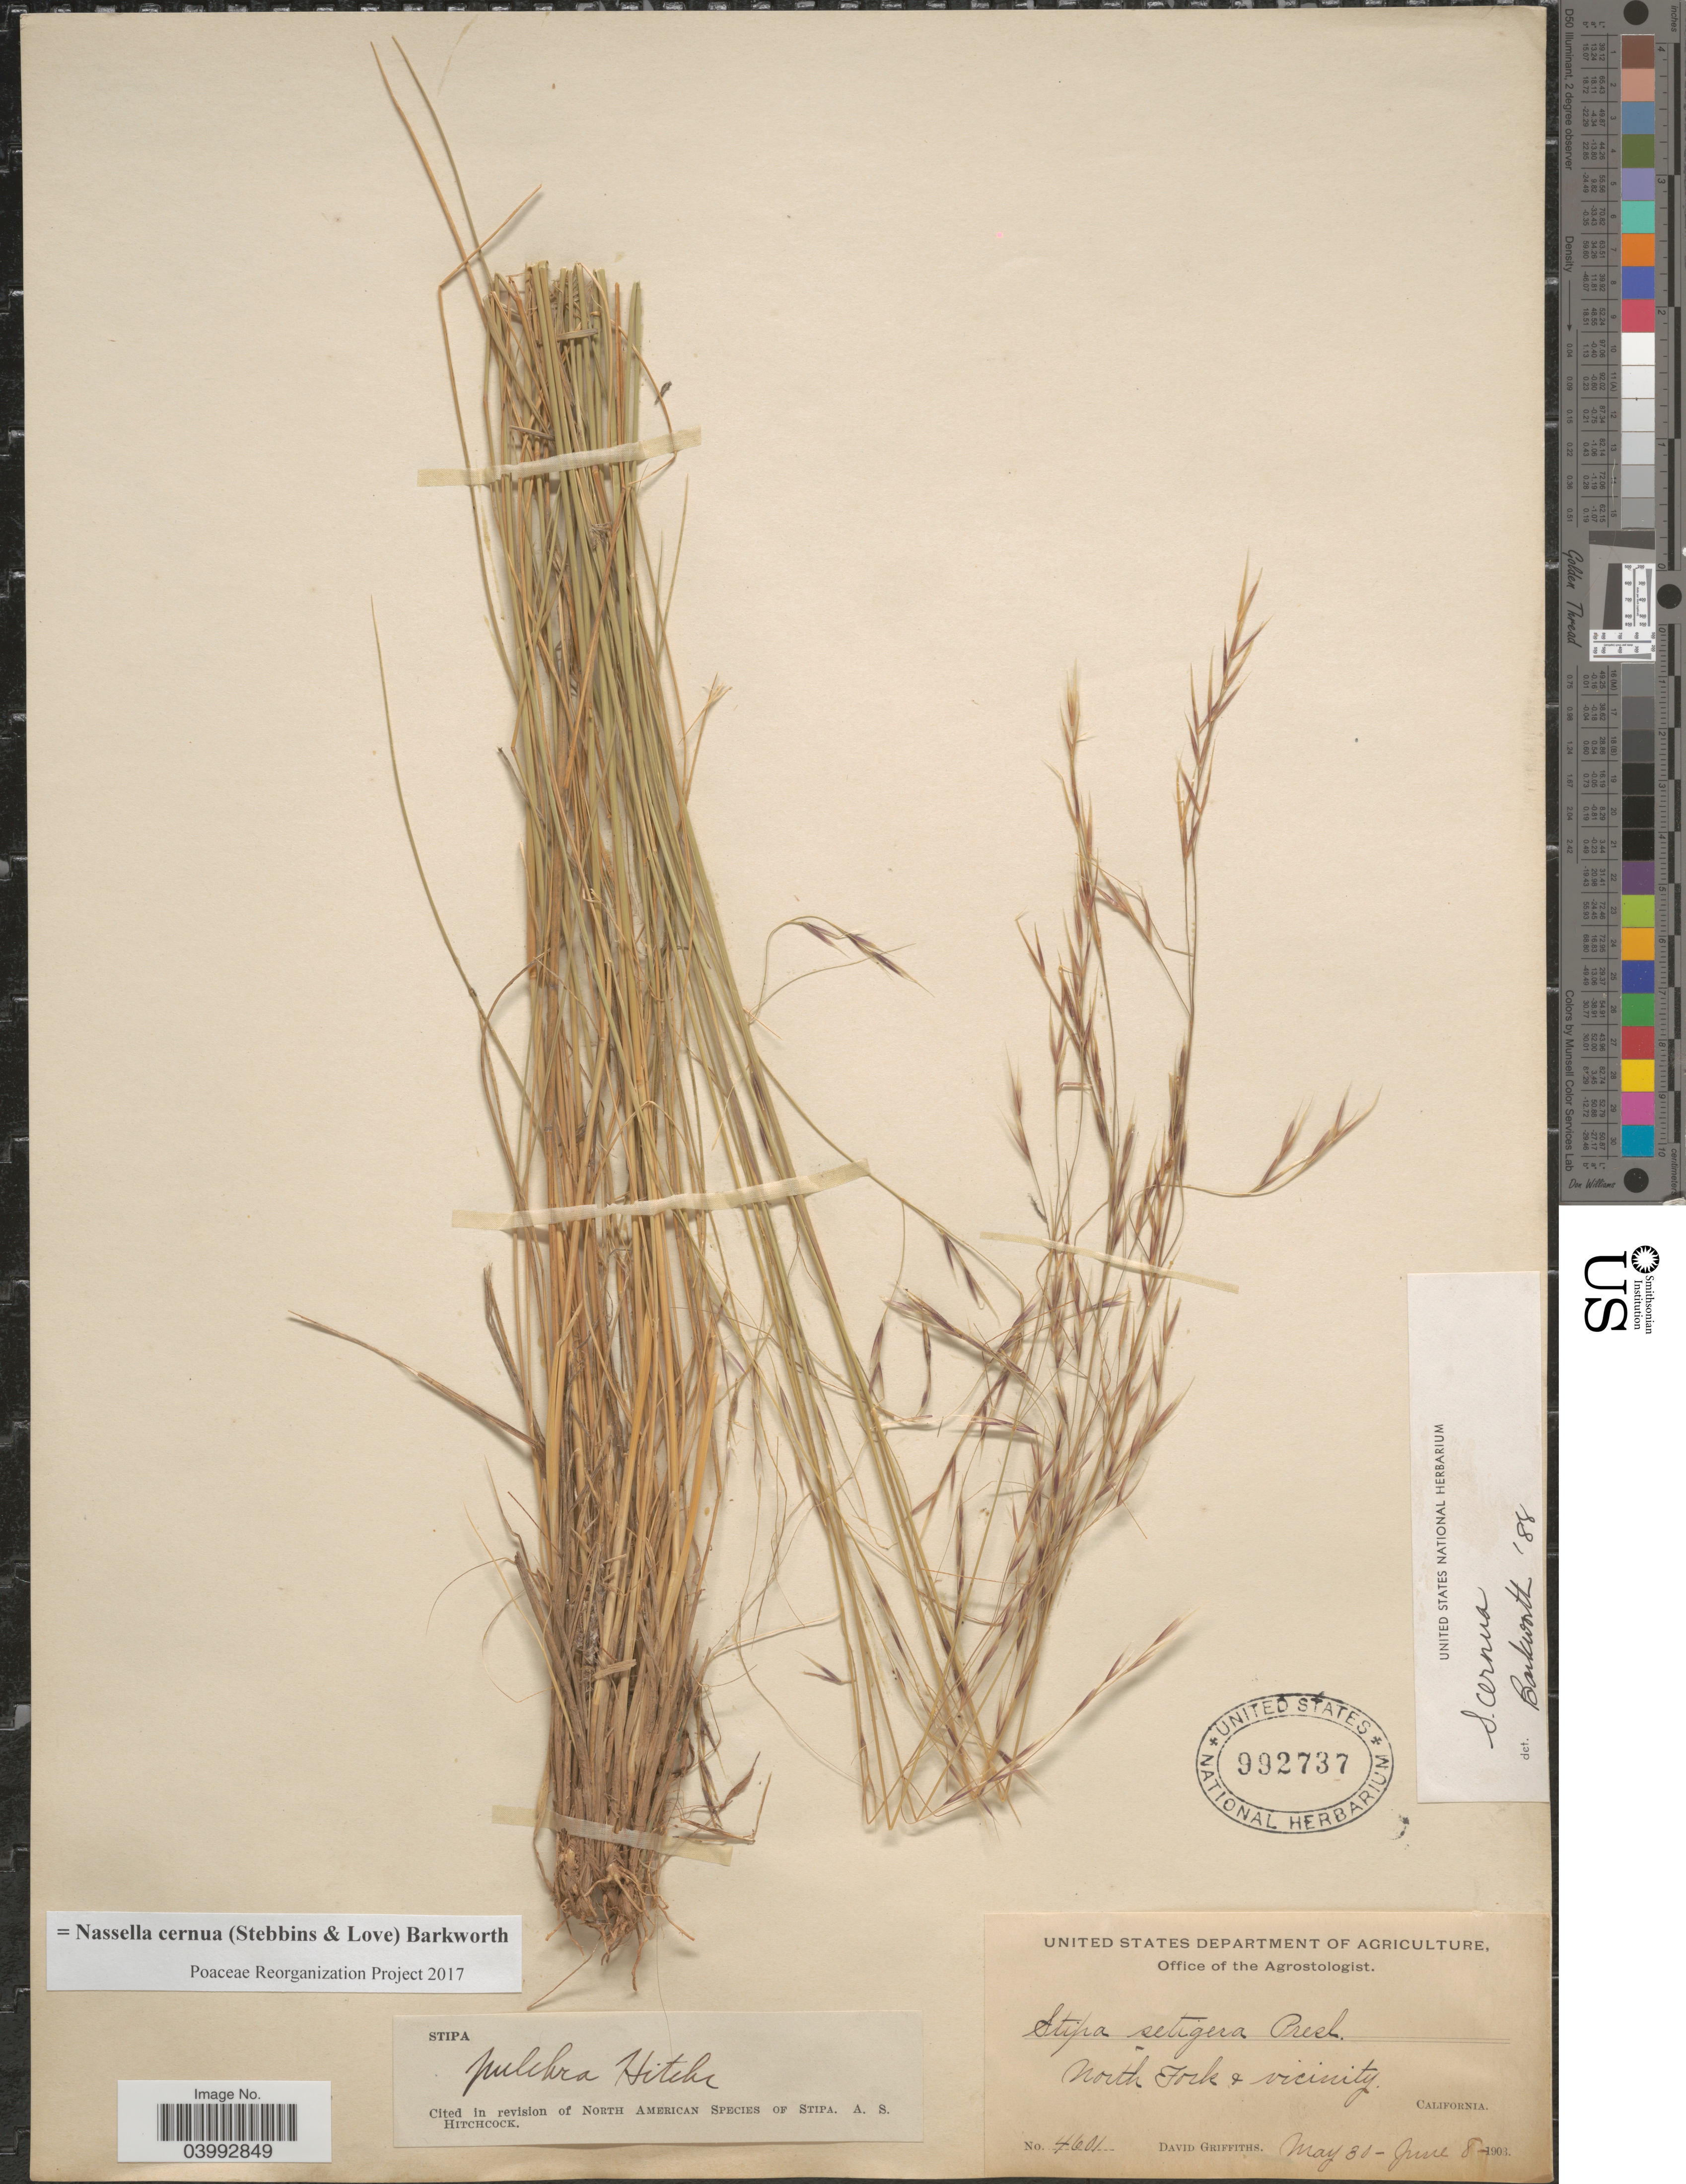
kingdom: Plantae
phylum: Tracheophyta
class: Liliopsida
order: Poales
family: Poaceae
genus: Nassella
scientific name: Nassella cernua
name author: (Stebbins & Love) Barkworth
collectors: D. Griffiths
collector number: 4601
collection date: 1903-05-30/1903-06-08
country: United States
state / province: California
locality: North Fork & vicinity.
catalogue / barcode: US 992737